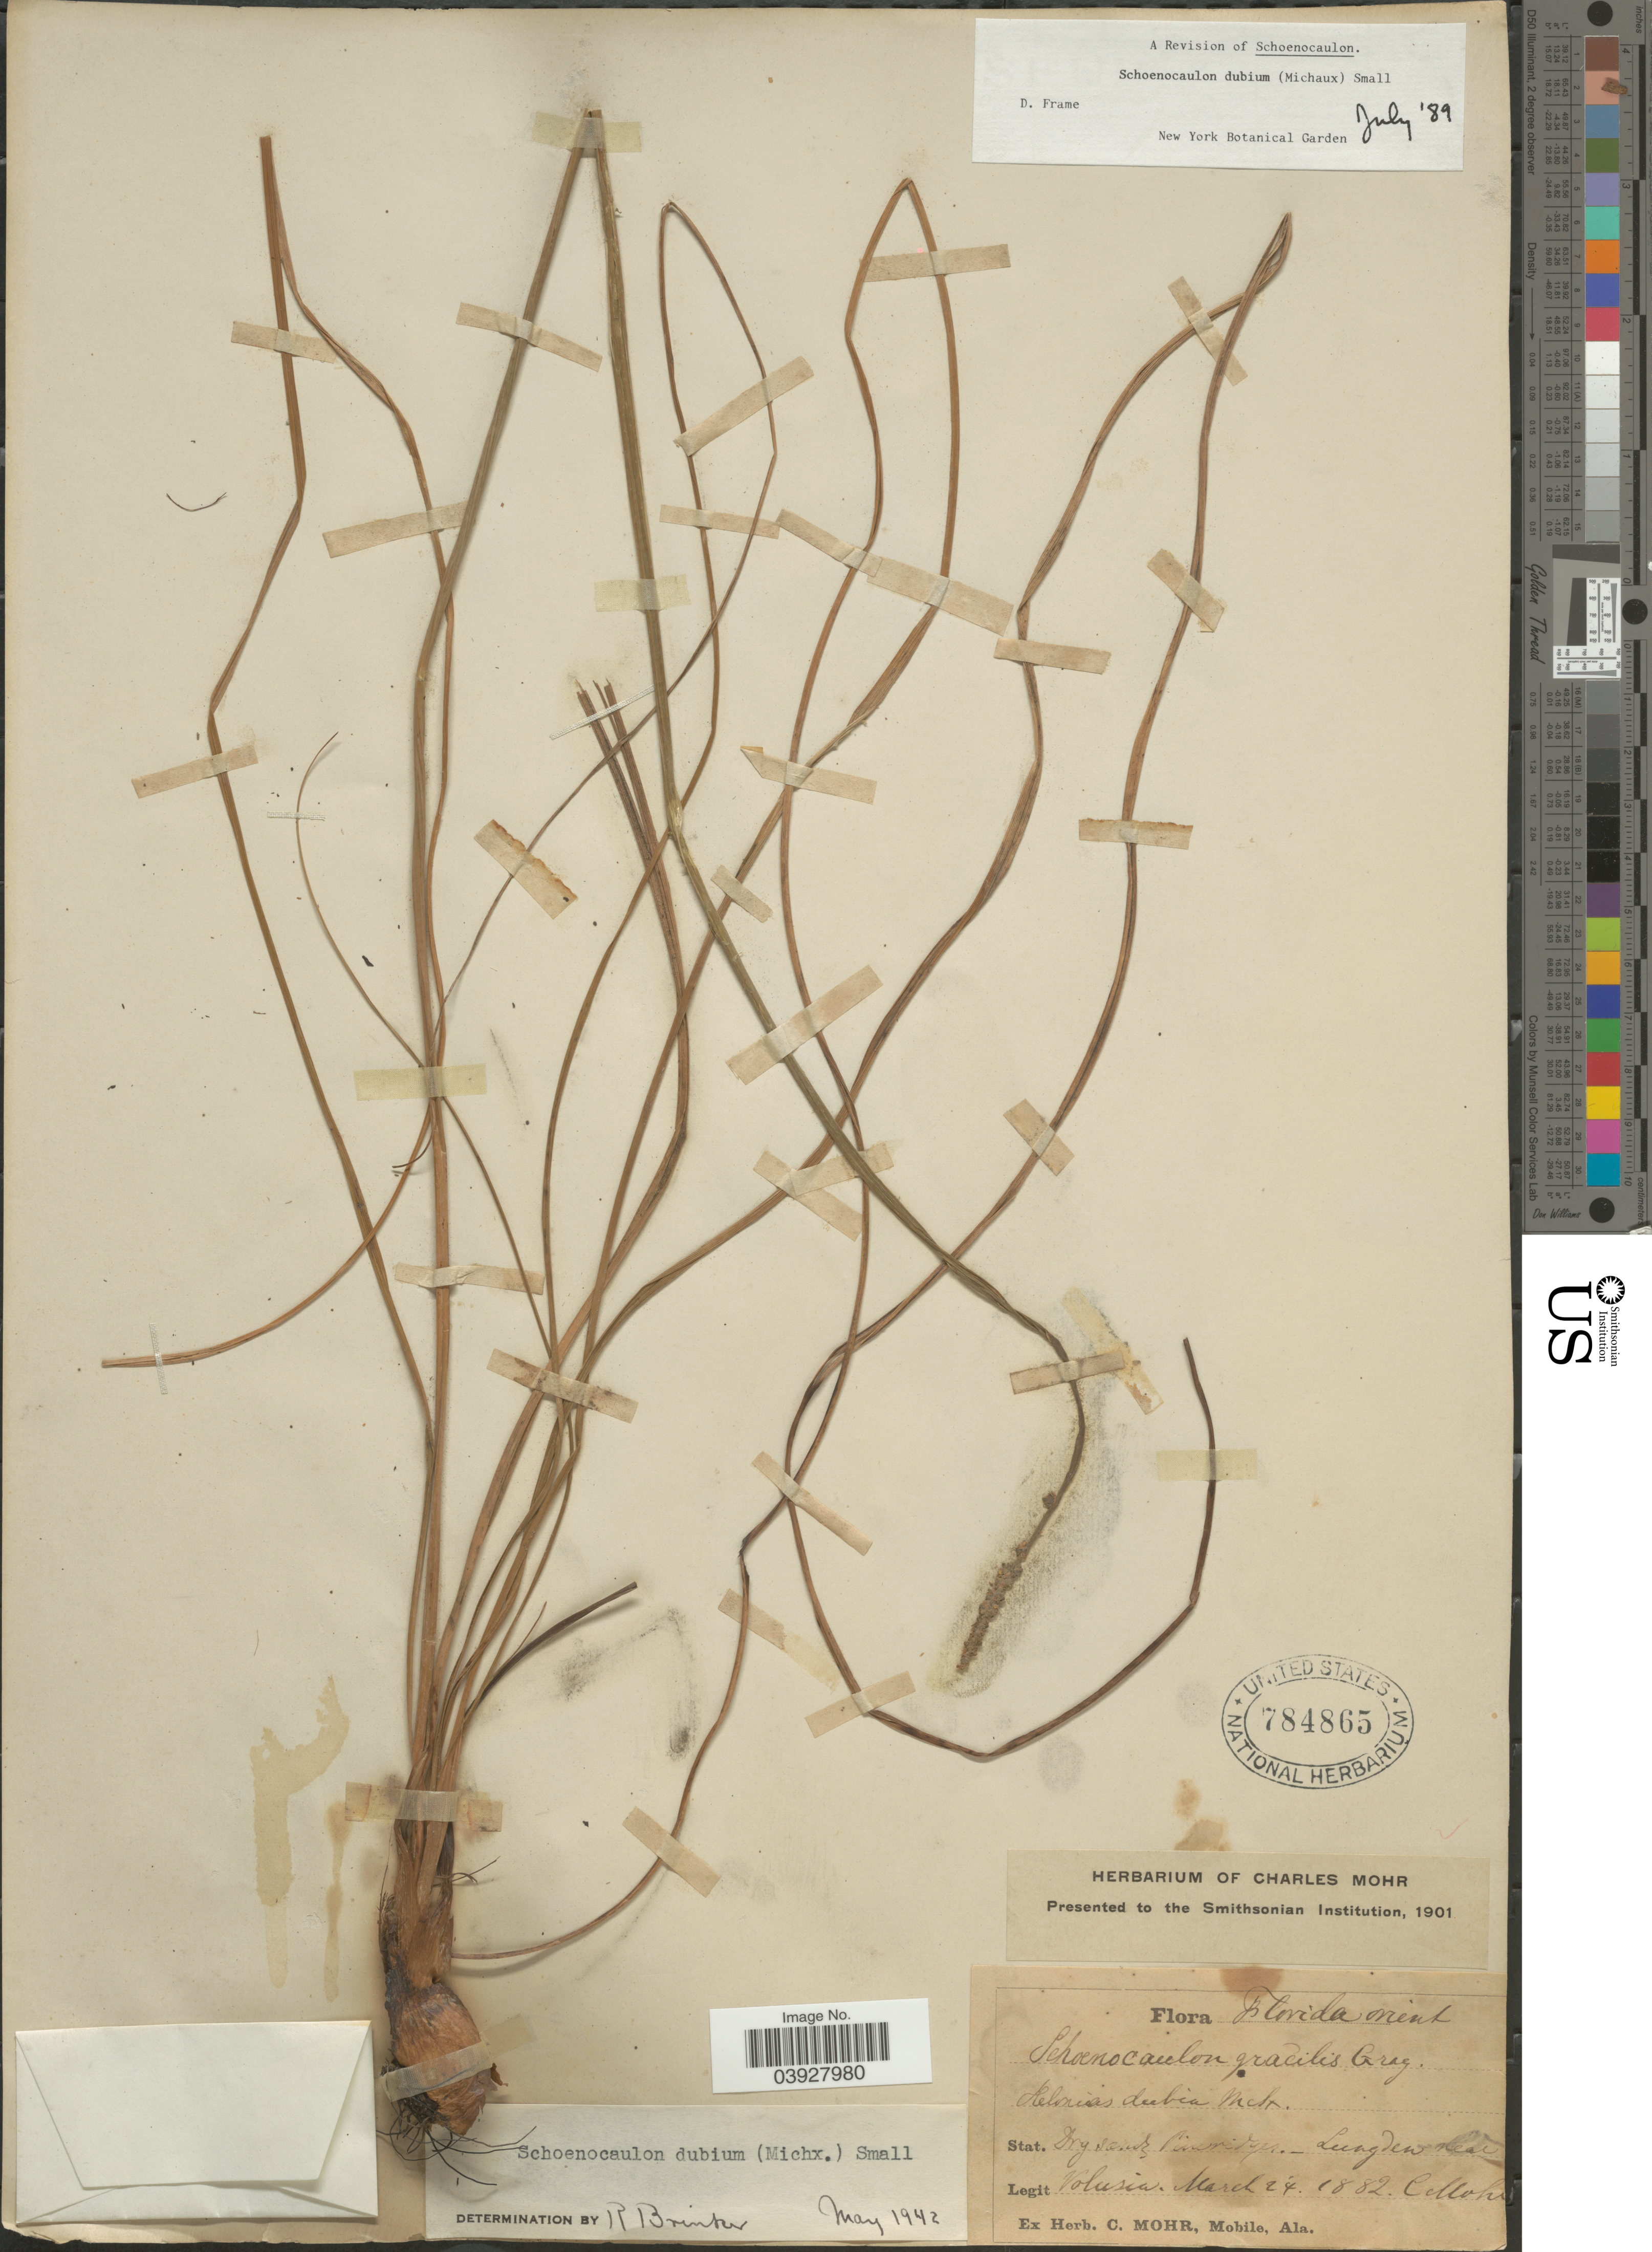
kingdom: Plantae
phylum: Tracheophyta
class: Liliopsida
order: Liliales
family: Melanthiaceae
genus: Schoenocaulon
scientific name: Schoenocaulon dubium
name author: (Michx.) Small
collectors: Mohr, C. T. (herbarium)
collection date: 1882-03-24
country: United States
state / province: Florida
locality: Florida orient. Lungden near Volusia.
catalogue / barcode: US 784865